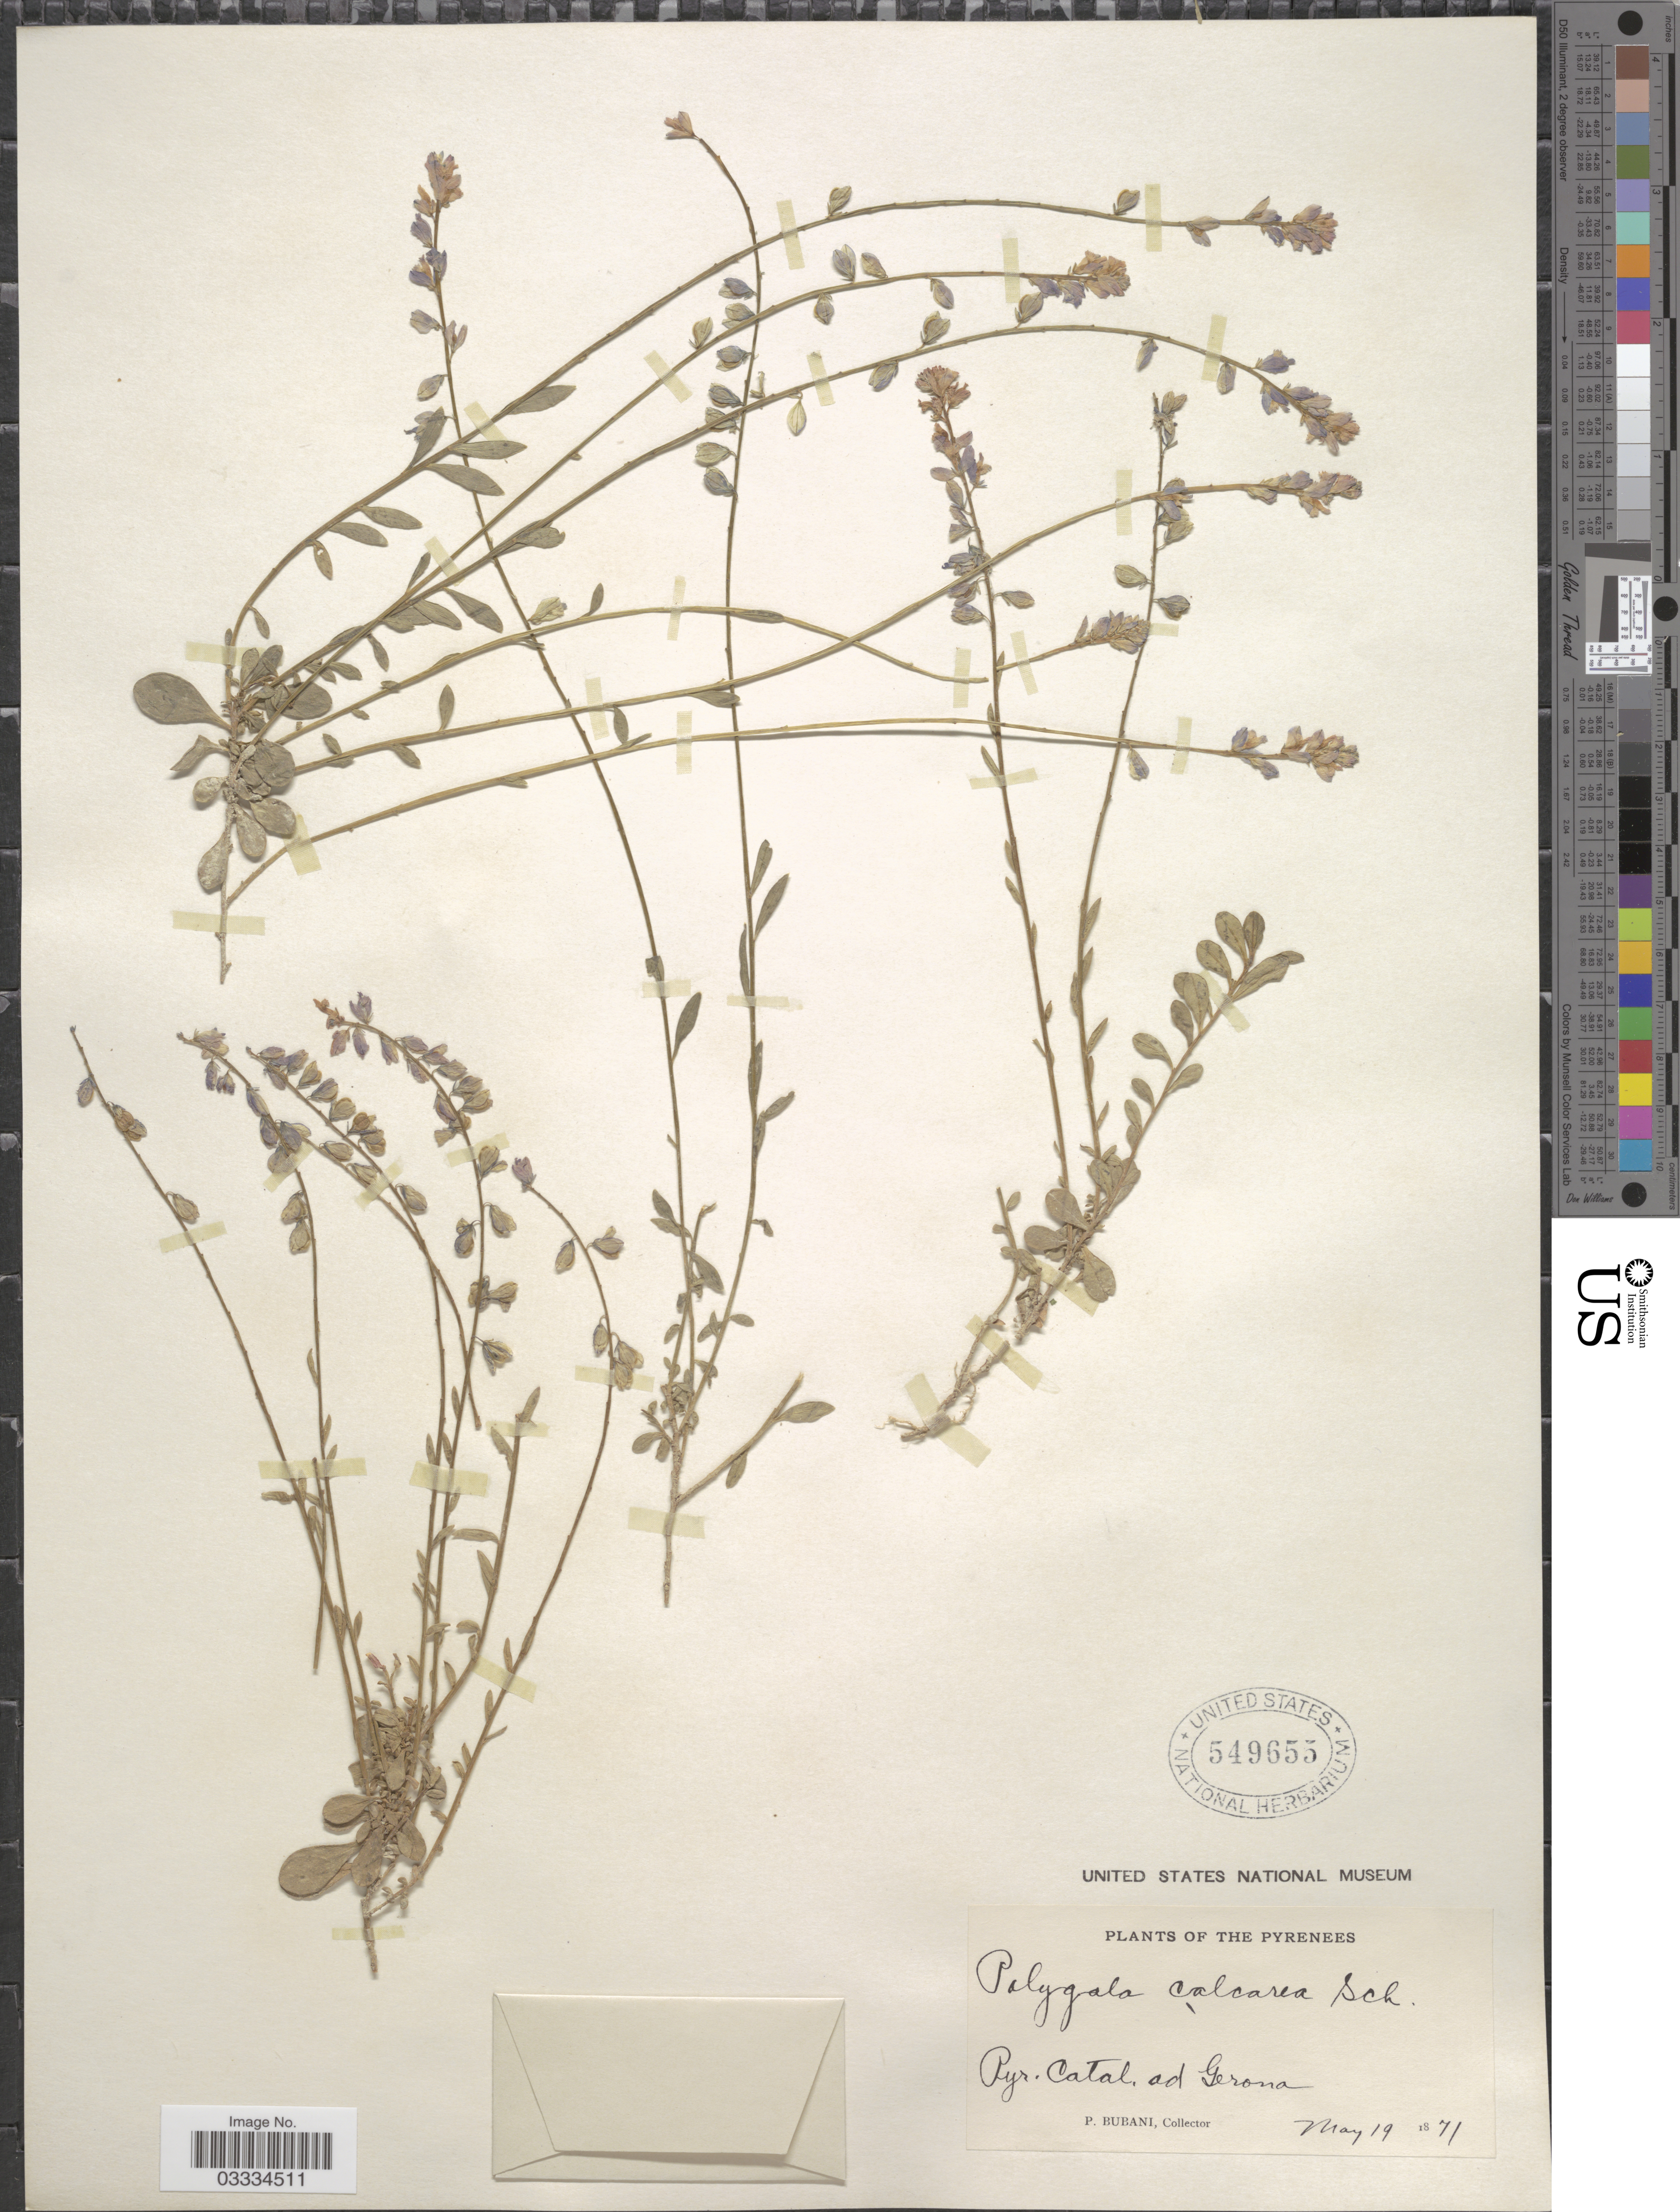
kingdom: Plantae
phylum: Tracheophyta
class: Magnoliopsida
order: Fabales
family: Polygalaceae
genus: Polygala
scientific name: Polygala calcarea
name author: F.W. Schultz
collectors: P. Bubani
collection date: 1871-05-19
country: Spain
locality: The Pyrenees. Pyr. Catal, ad Gerona.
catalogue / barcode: US 549655